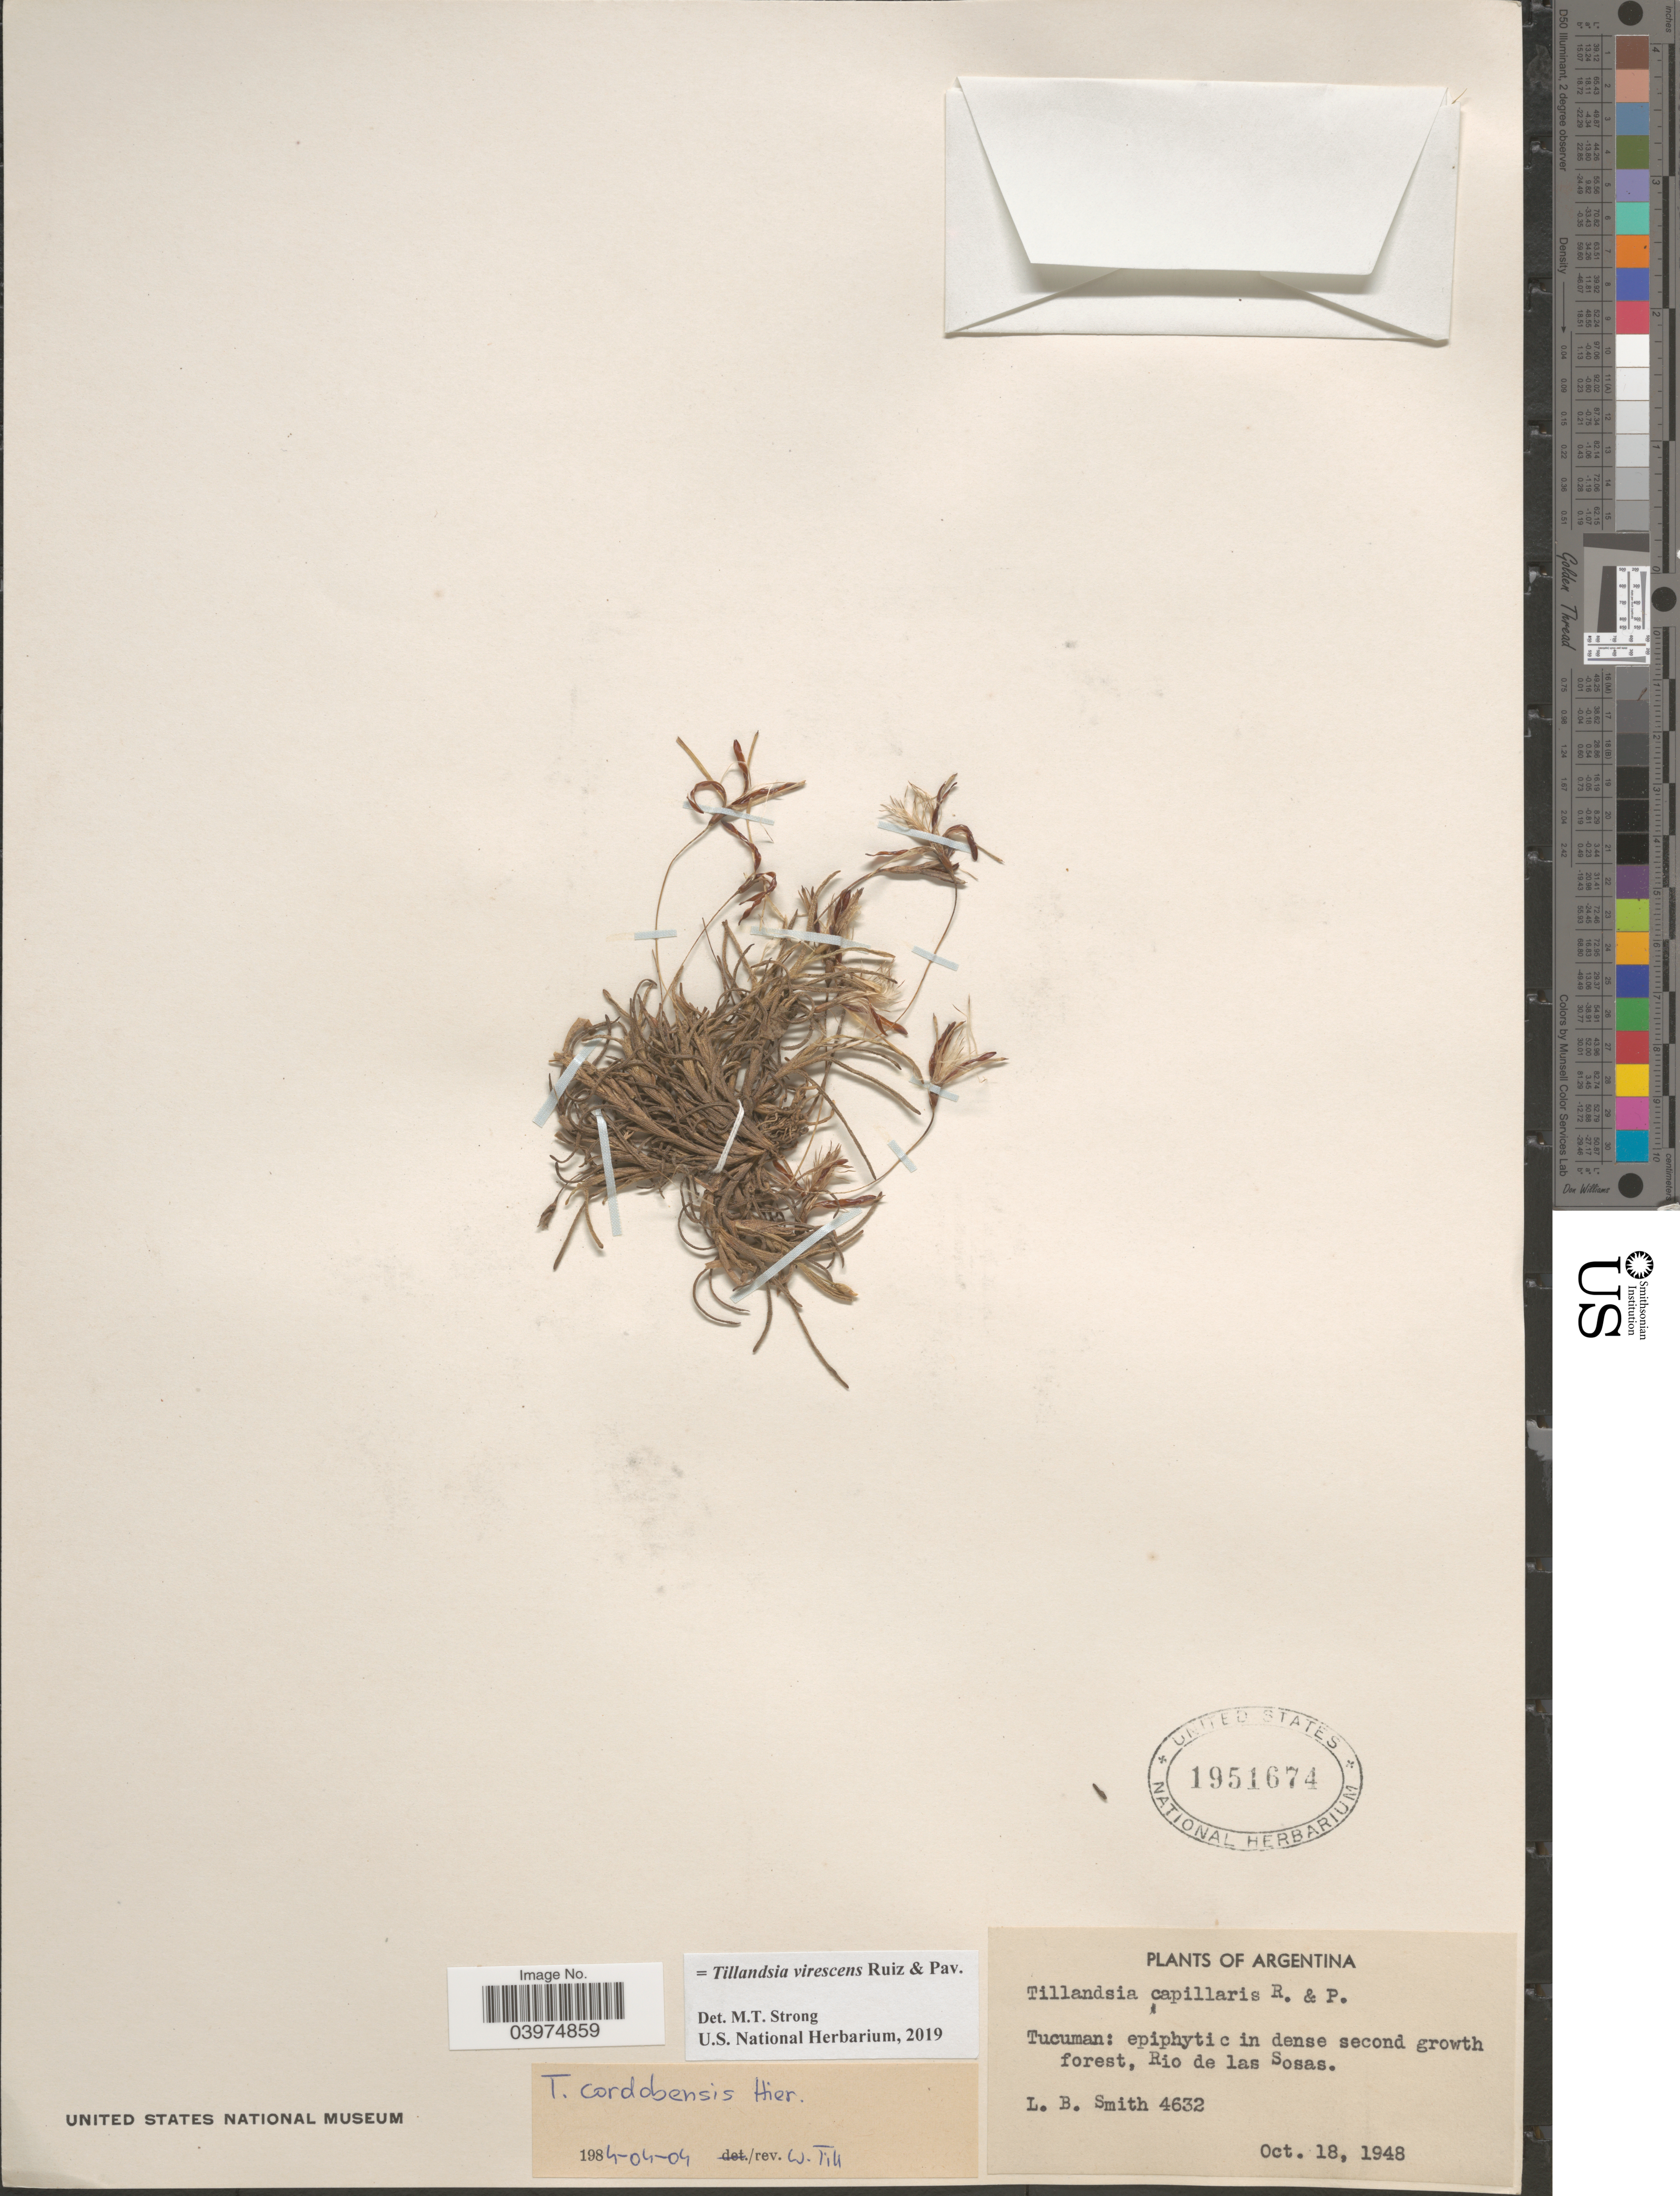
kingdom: Plantae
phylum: Tracheophyta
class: Liliopsida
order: Poales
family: Bromeliaceae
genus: Tillandsia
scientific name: Tillandsia virescens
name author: Ruiz & Pav.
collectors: L. Smith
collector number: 4632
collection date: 1948-10-18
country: Argentina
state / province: Tucuman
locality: In dense second growth forest, Rio de las Sosas.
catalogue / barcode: US 1951674